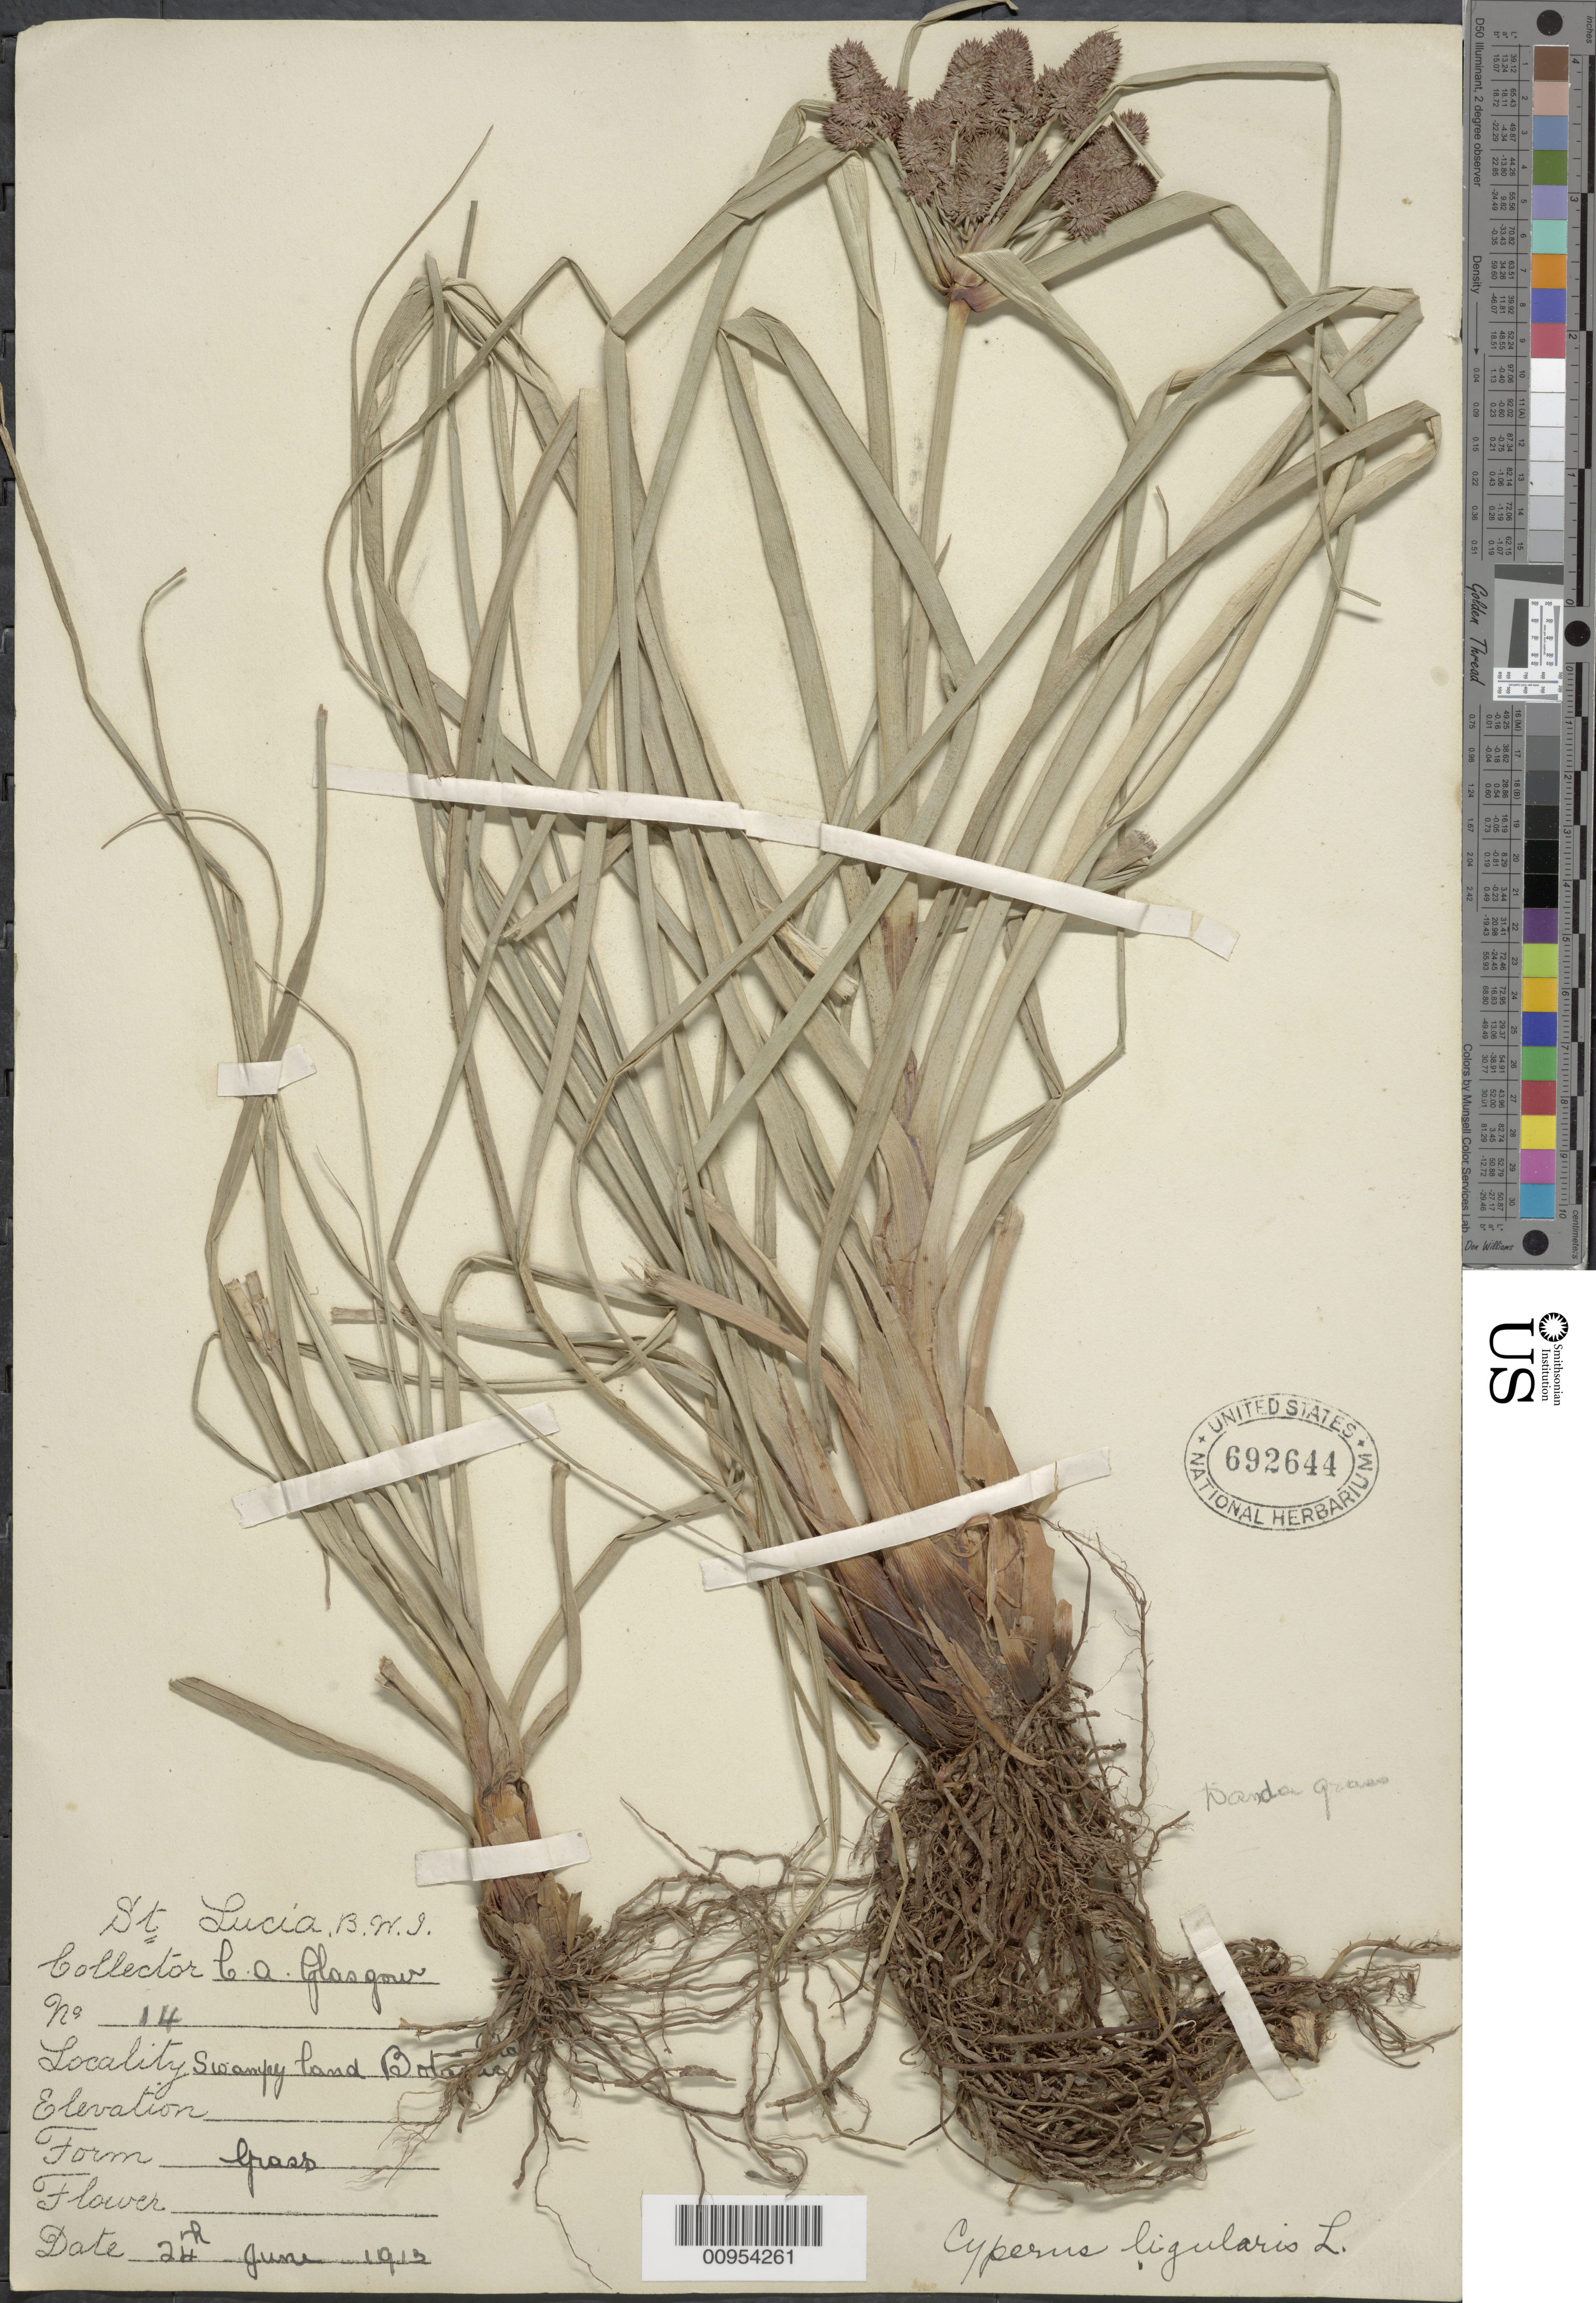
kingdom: Plantae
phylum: Tracheophyta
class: Liliopsida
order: Poales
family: Cyperaceae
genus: Cyperus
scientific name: Cyperus ligularis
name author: L.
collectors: C. Glasgow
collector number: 14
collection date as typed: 24 Jun 1913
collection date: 1913-06-24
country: St. Lucia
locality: Swampy land, Botanic Station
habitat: Swampy land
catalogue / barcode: US 692644